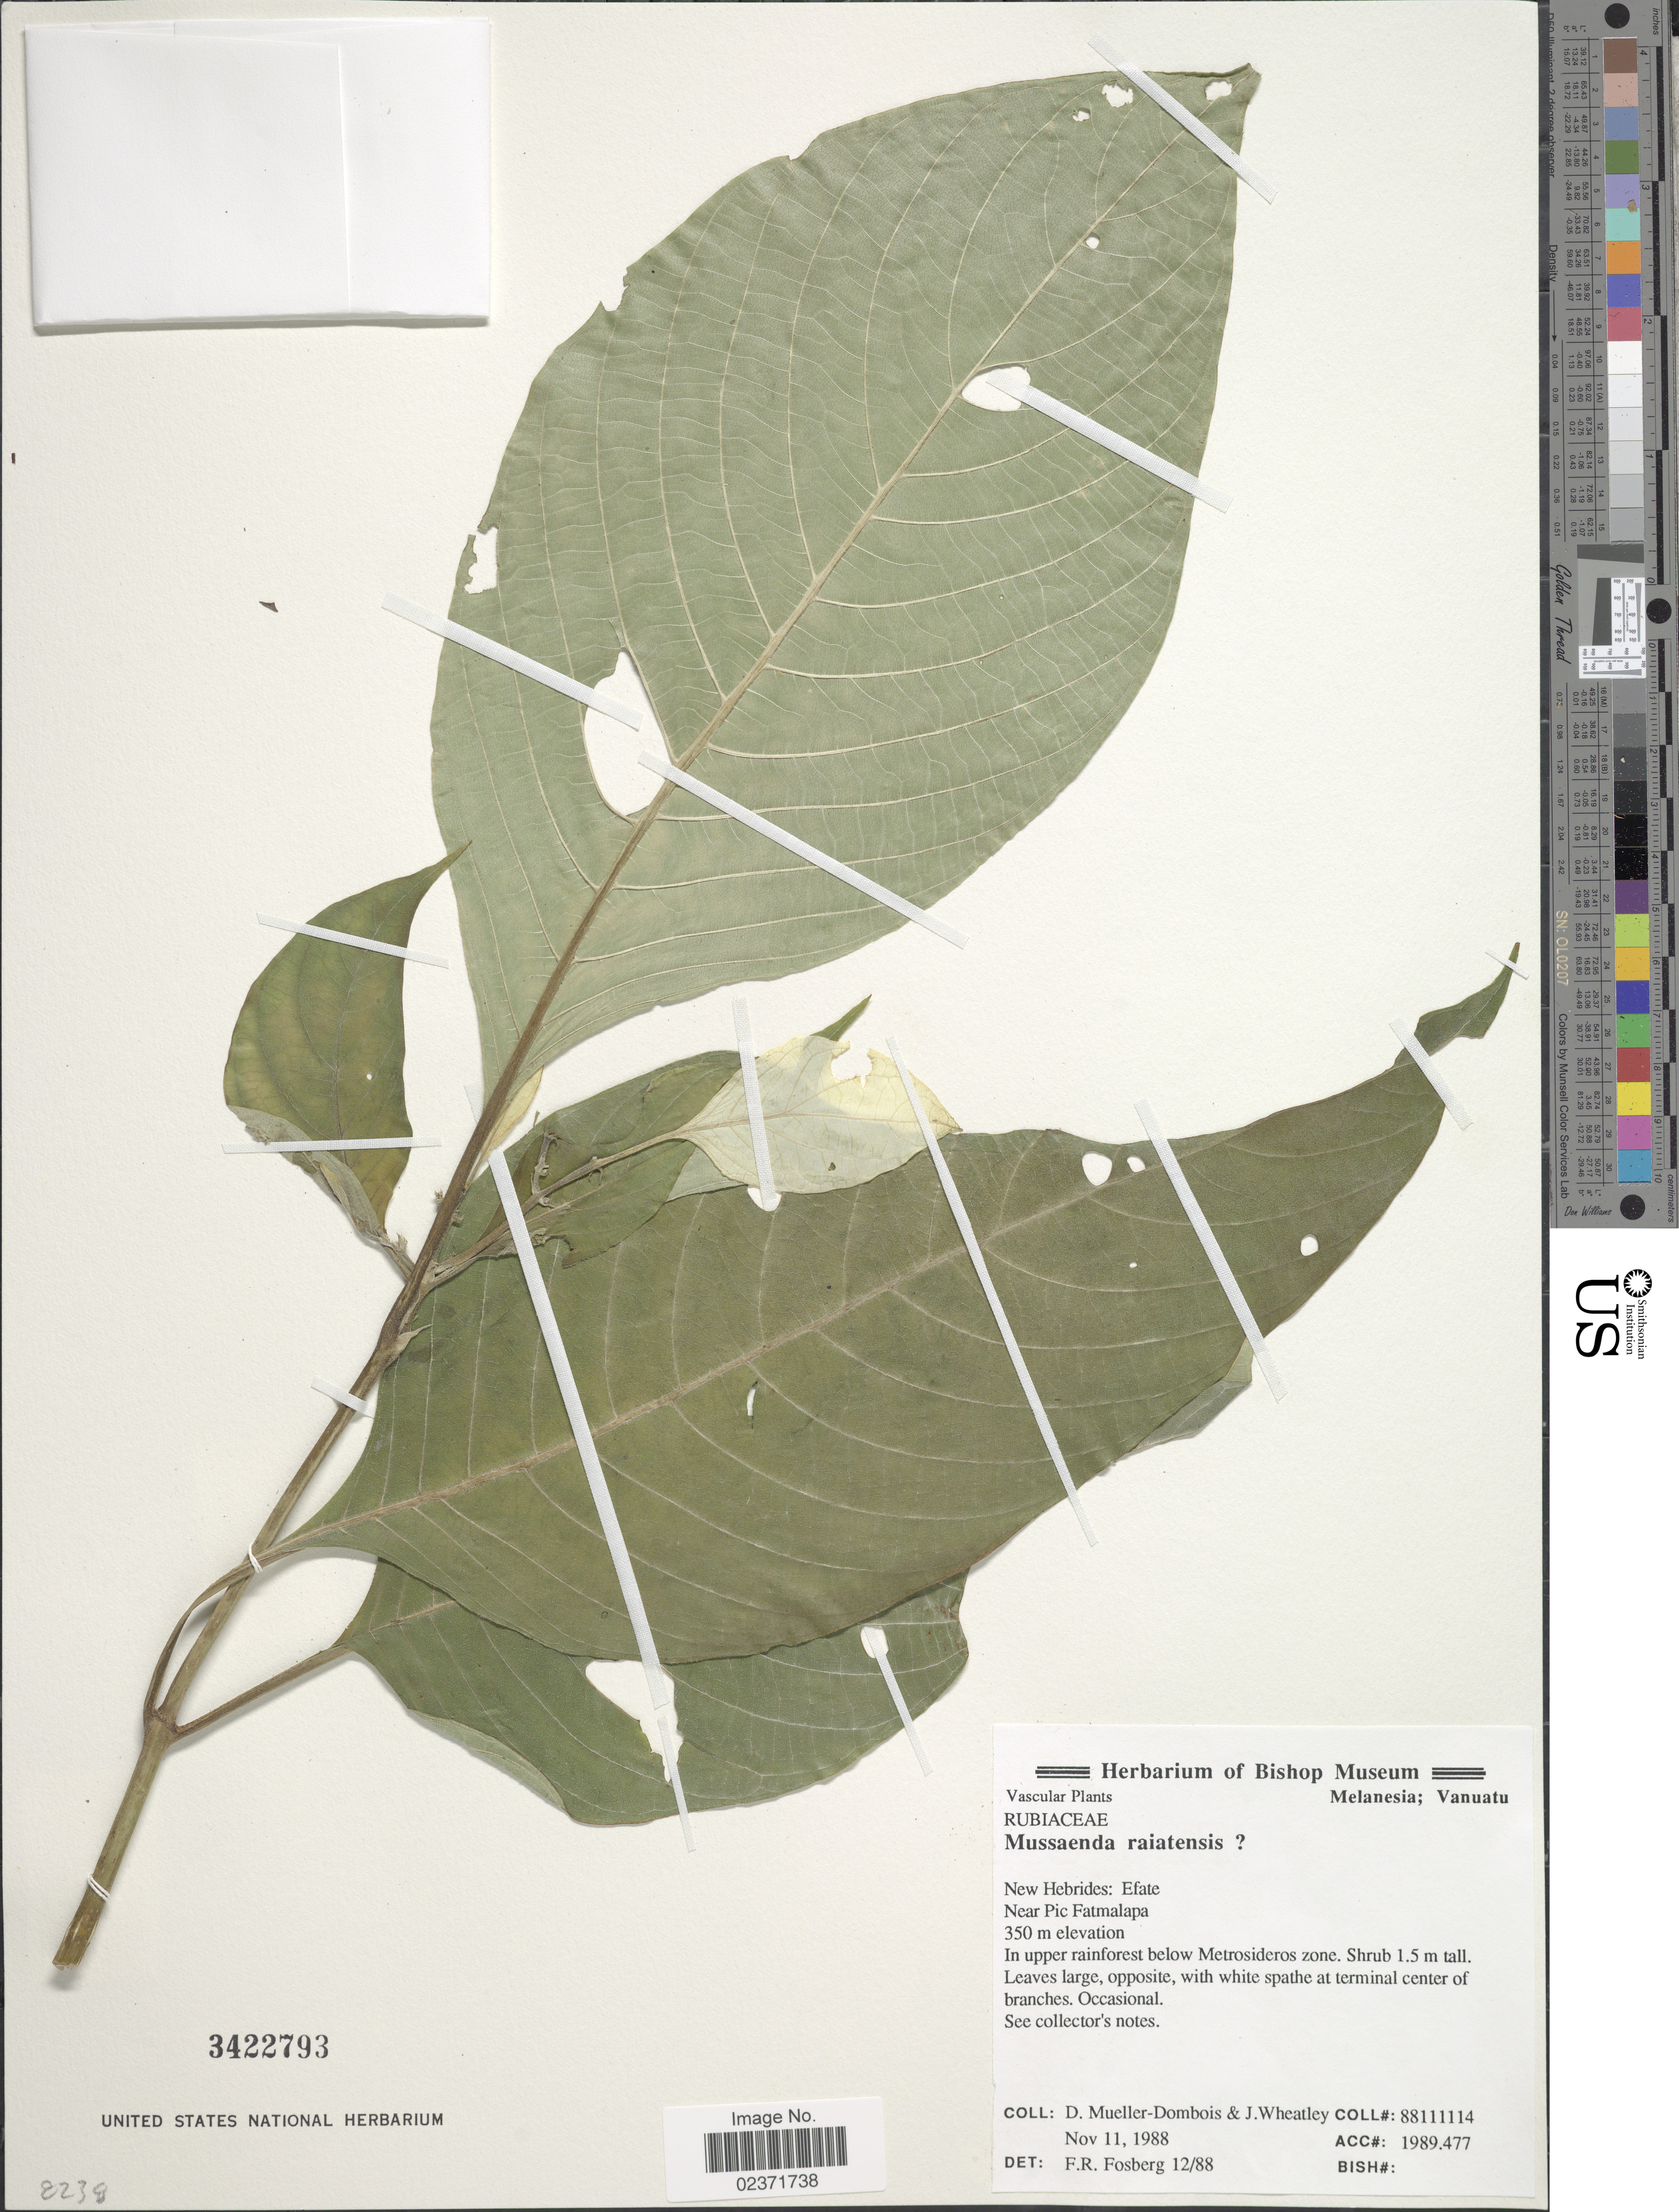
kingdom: Plantae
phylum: Tracheophyta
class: Magnoliopsida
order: Gentianales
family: Rubiaceae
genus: Mussaenda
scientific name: Mussaenda raiateensis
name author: J.W. Moore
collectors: D. Mueller-Dombois & J. Wheatley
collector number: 88111114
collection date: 1988-11-11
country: Vanuatu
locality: New Hebrides: Efate. Near Pic Fatmalapa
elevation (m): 350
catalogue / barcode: US 3422793